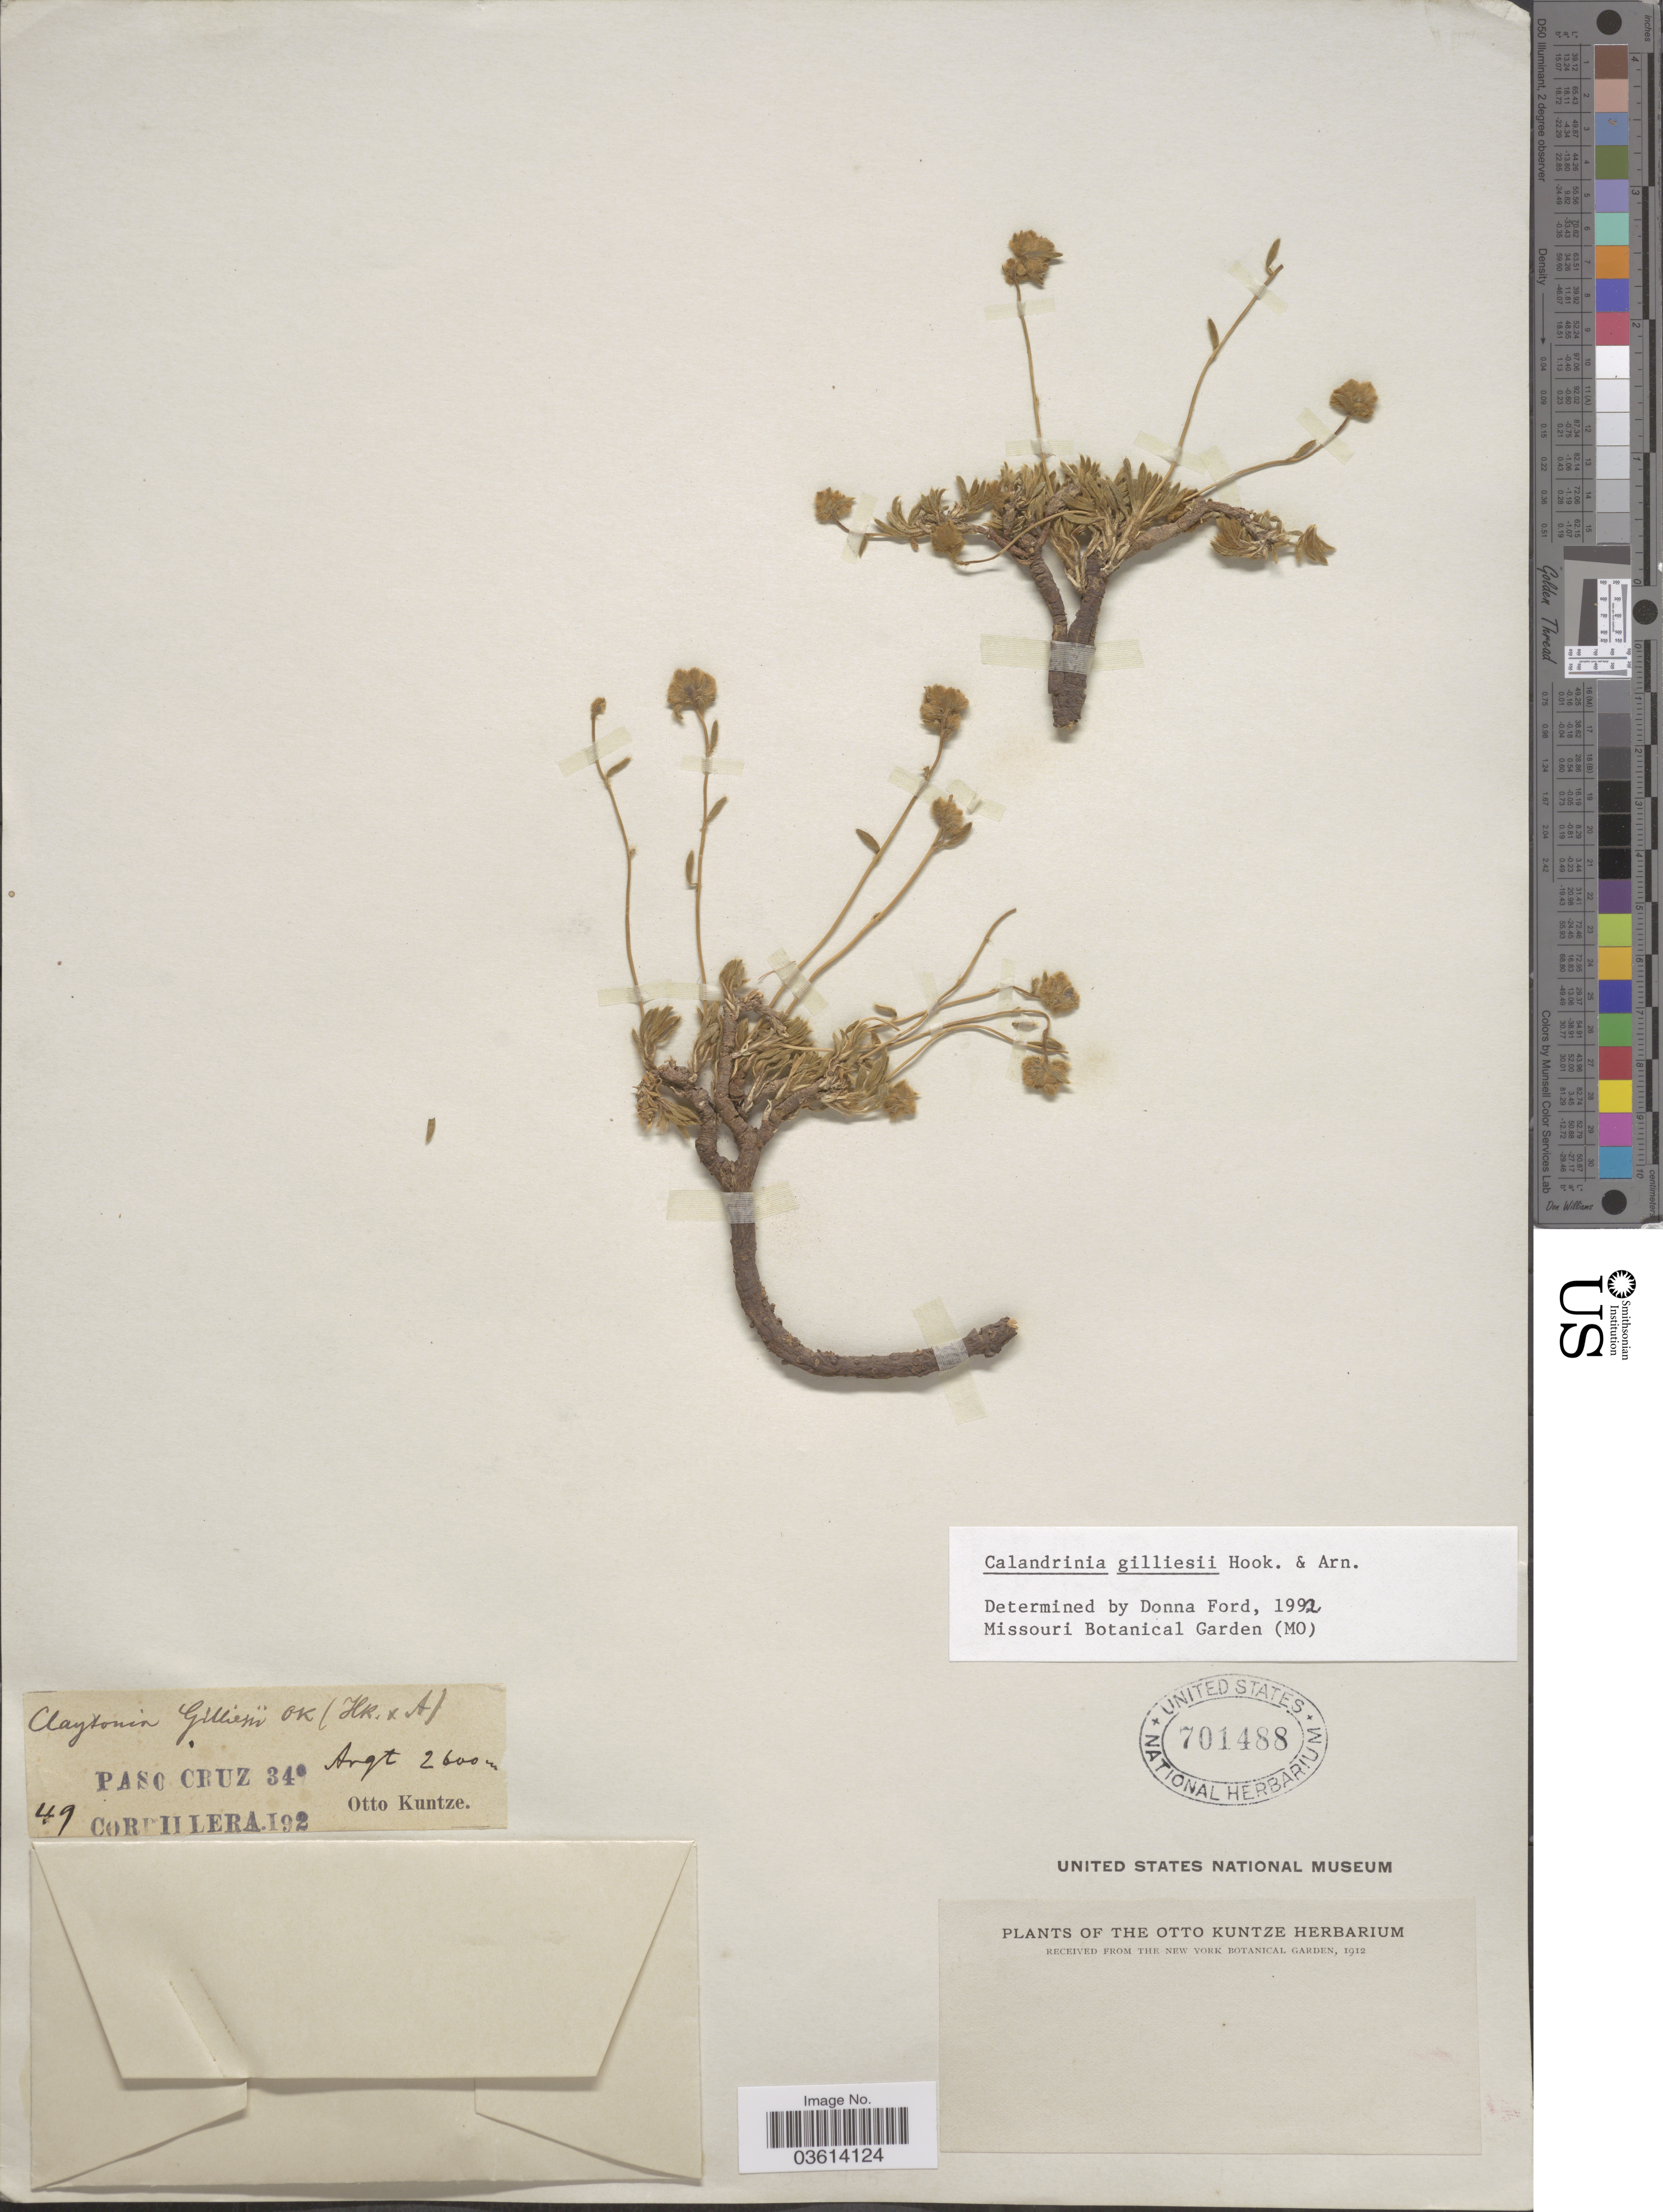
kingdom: Plantae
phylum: Tracheophyta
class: Magnoliopsida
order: Caryophyllales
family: Montiaceae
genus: Montiopsis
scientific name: Montiopsis gilliesii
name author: (Hook. & Arn.) D.I. Ford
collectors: C.E.O. Kuntze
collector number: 49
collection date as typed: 192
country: Argentina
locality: Paso Cruz. Cordillera.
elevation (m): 2600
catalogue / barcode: US 701488